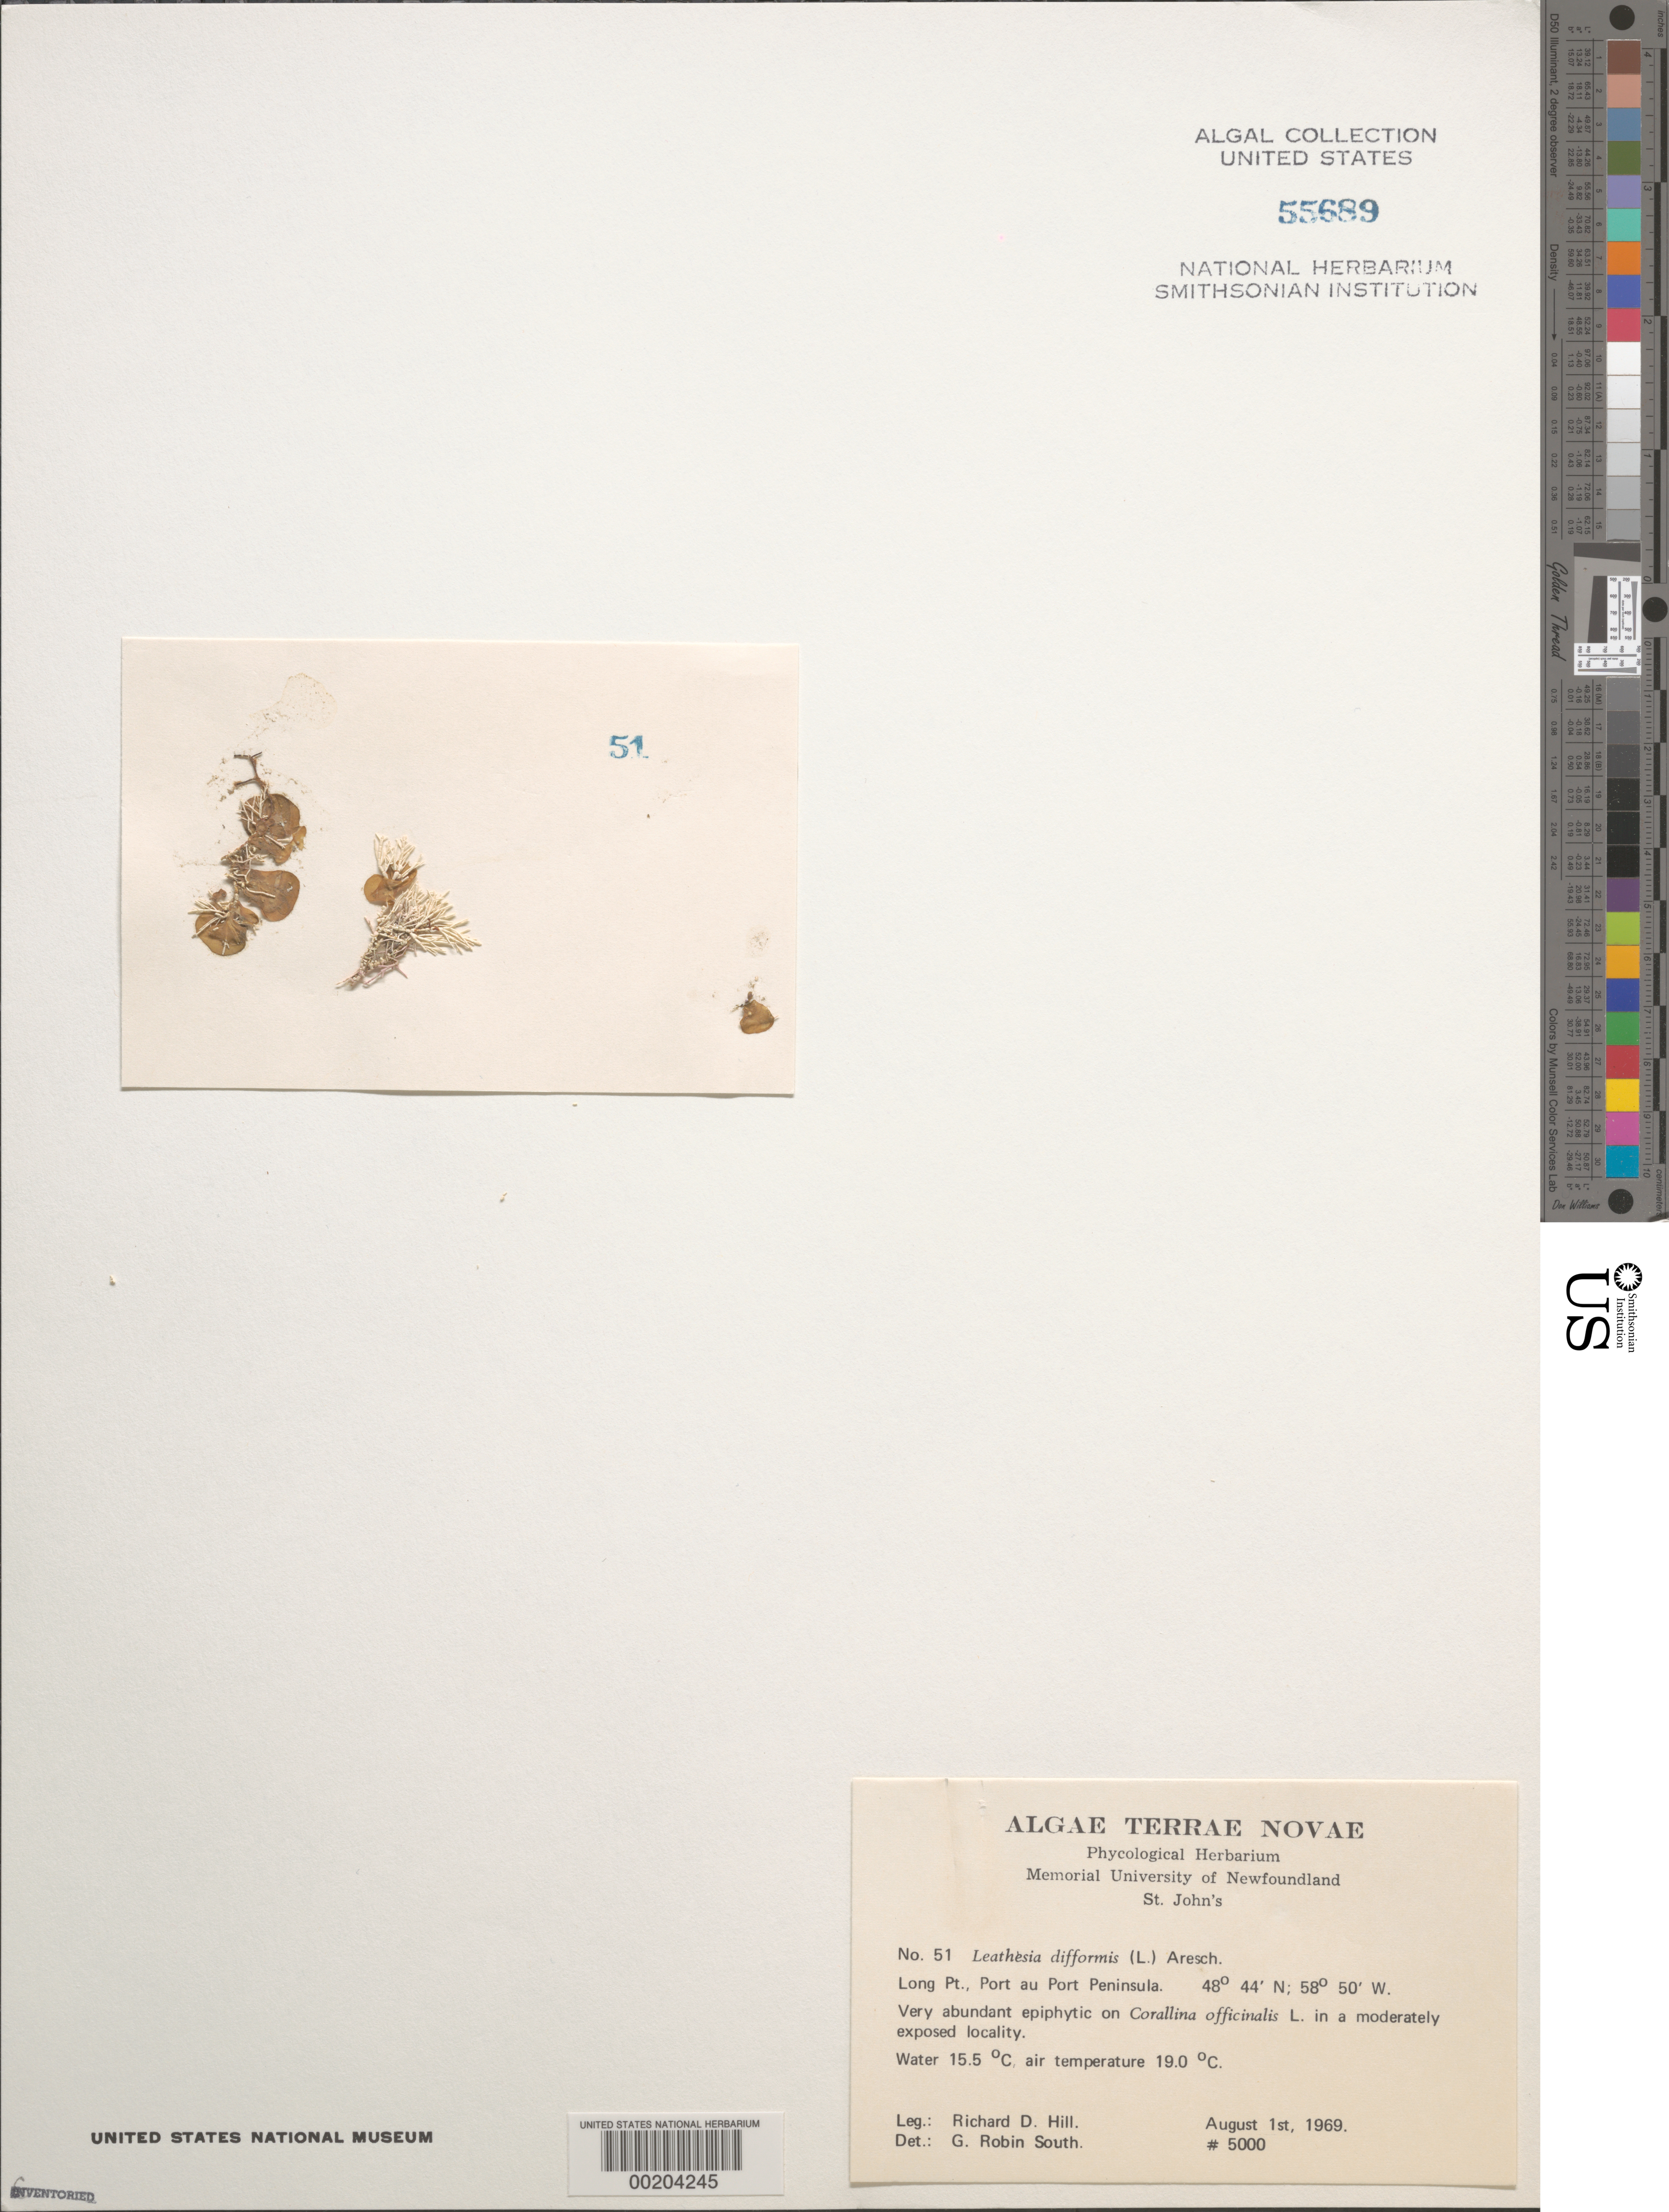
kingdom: Chromista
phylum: Ochrophyta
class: Phaeophyceae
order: Ectocarpales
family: Chordariaceae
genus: Leathesia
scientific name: Leathesia difformis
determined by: South, G. R.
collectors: R. D. Hill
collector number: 5000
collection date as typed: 01 Aug 1969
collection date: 1969-08-01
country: Canada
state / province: Newfoundland and Labrador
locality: Long Point, Port au Port Peninsula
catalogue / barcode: US 55689